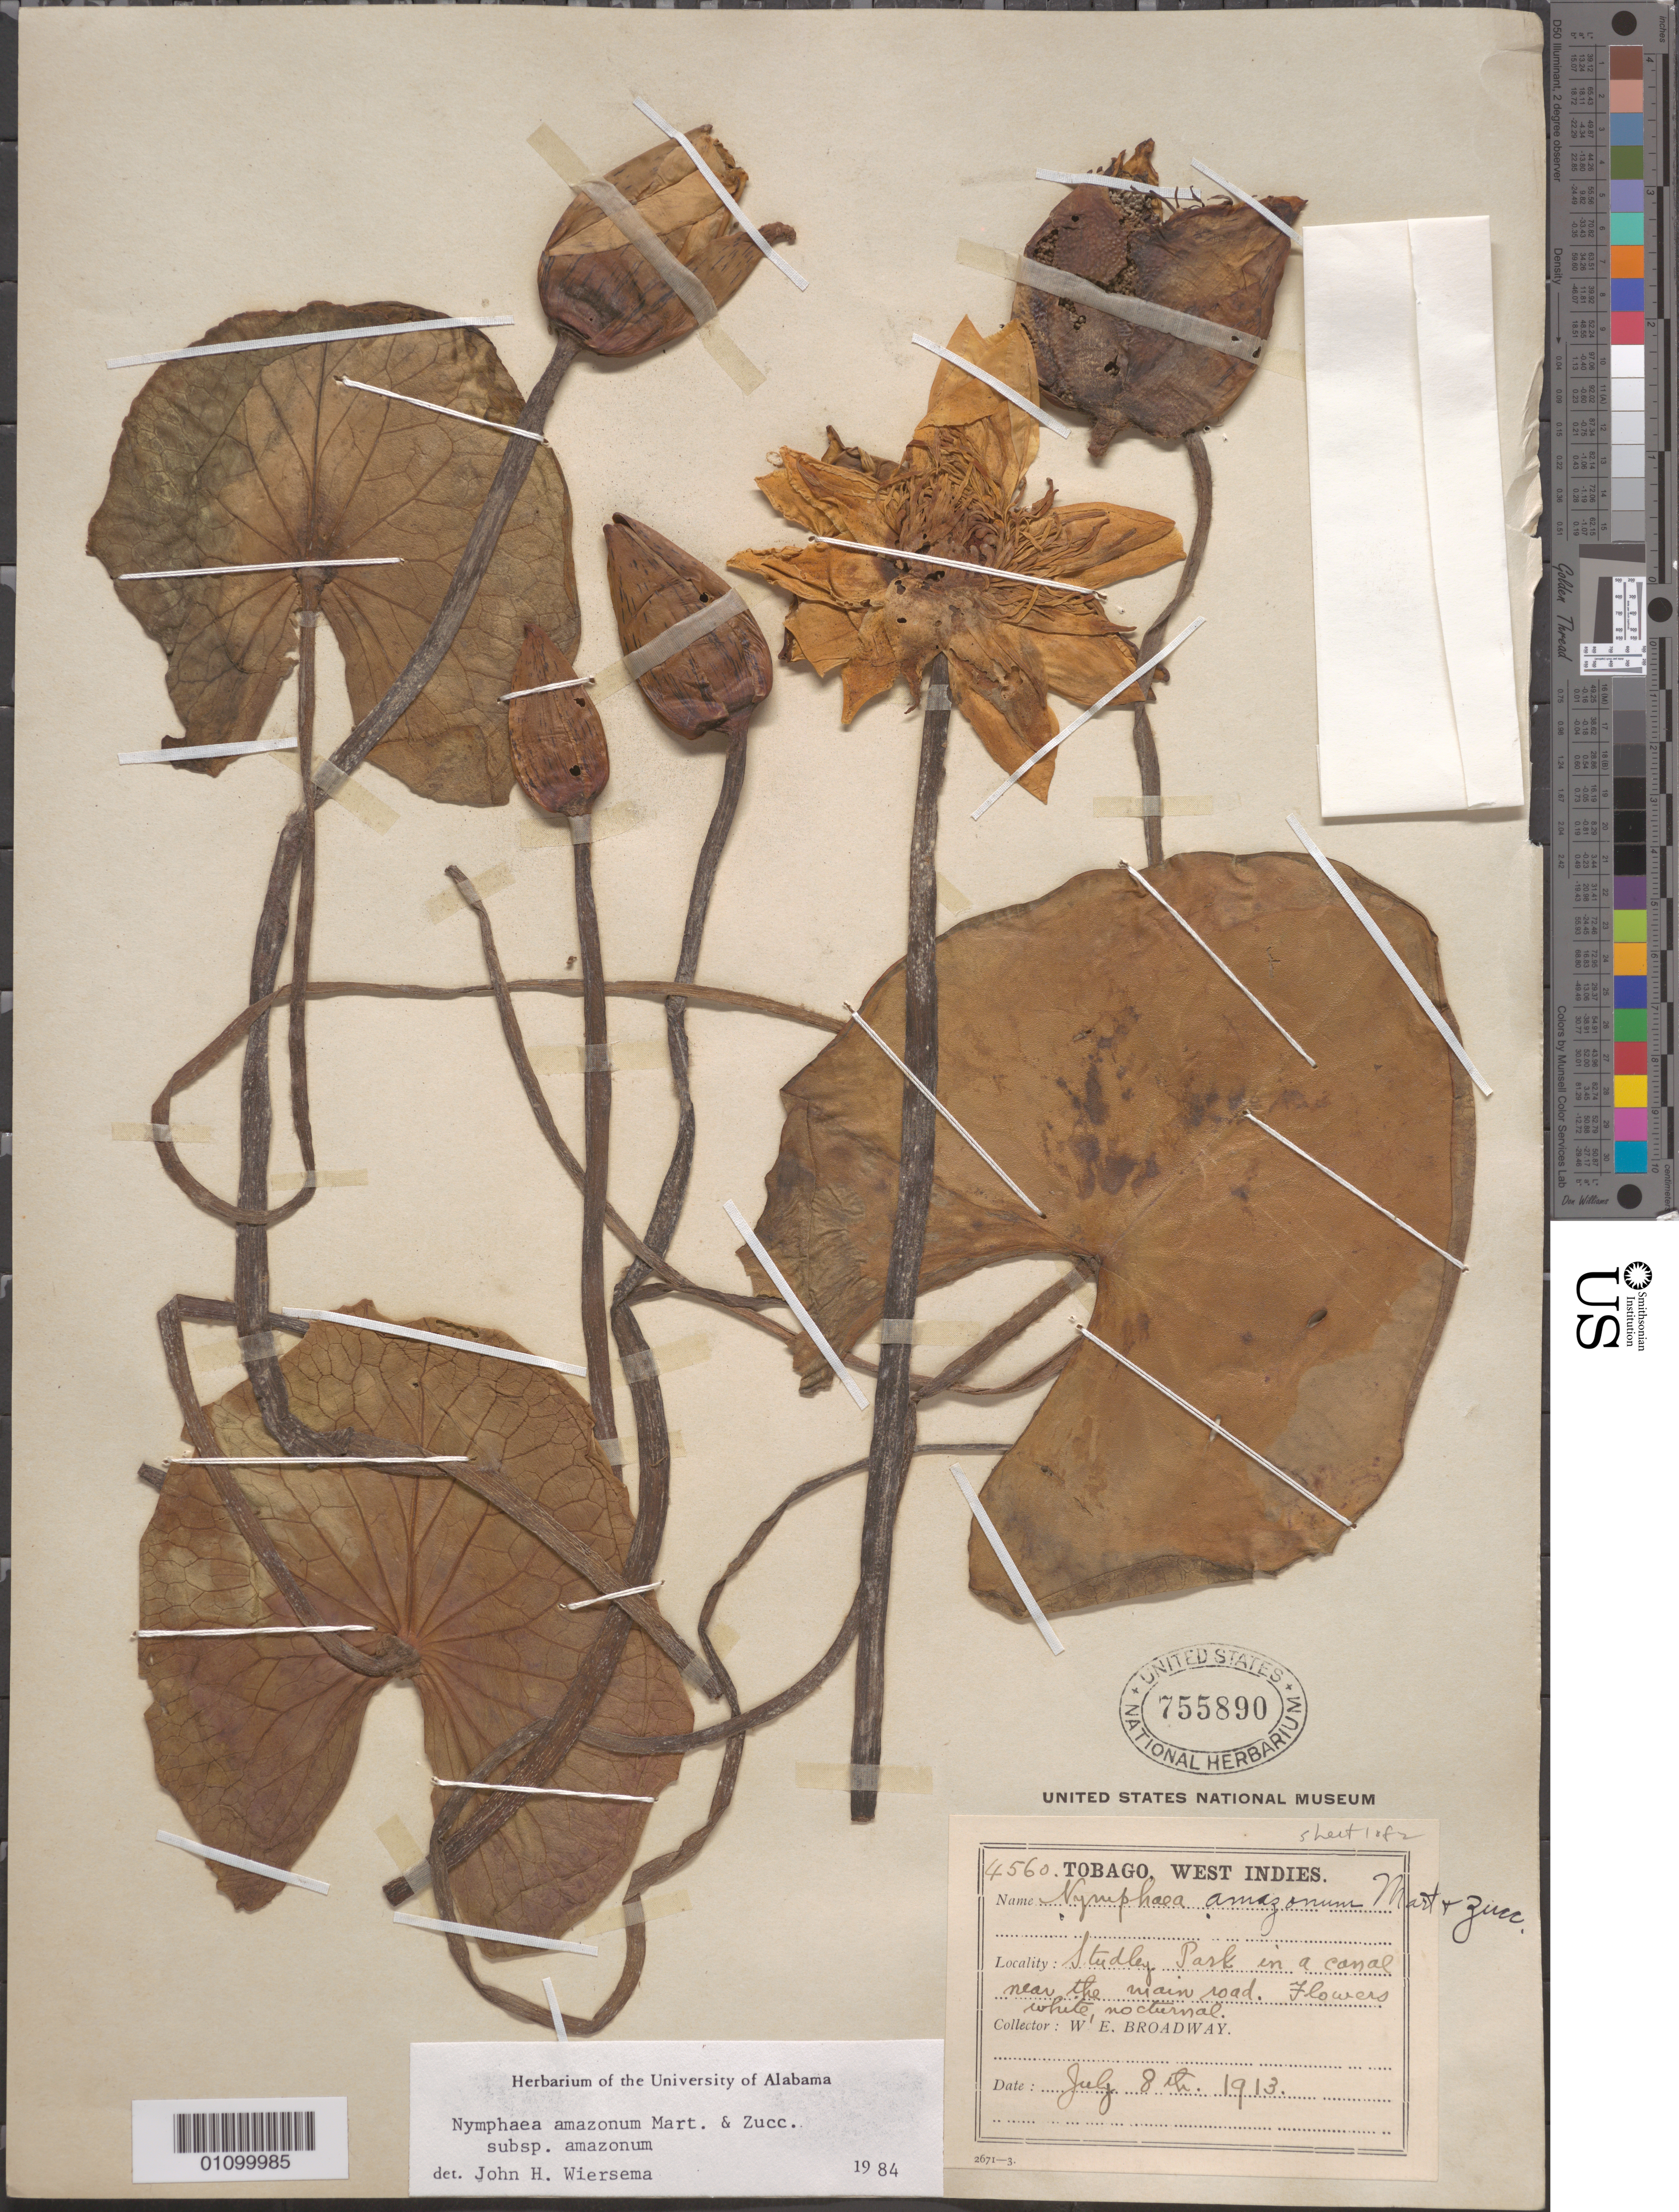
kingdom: Plantae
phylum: Tracheophyta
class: Magnoliopsida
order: Nymphaeales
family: Nymphaeaceae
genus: Nymphaea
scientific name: Nymphaea amazonum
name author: Mart. & Zucc.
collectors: W. E. Broadway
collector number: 4560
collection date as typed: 08 Jul 1913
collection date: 1913-07-08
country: Trinidad and Tobago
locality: Studley Park in a canal near the mainroad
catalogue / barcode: US 755890